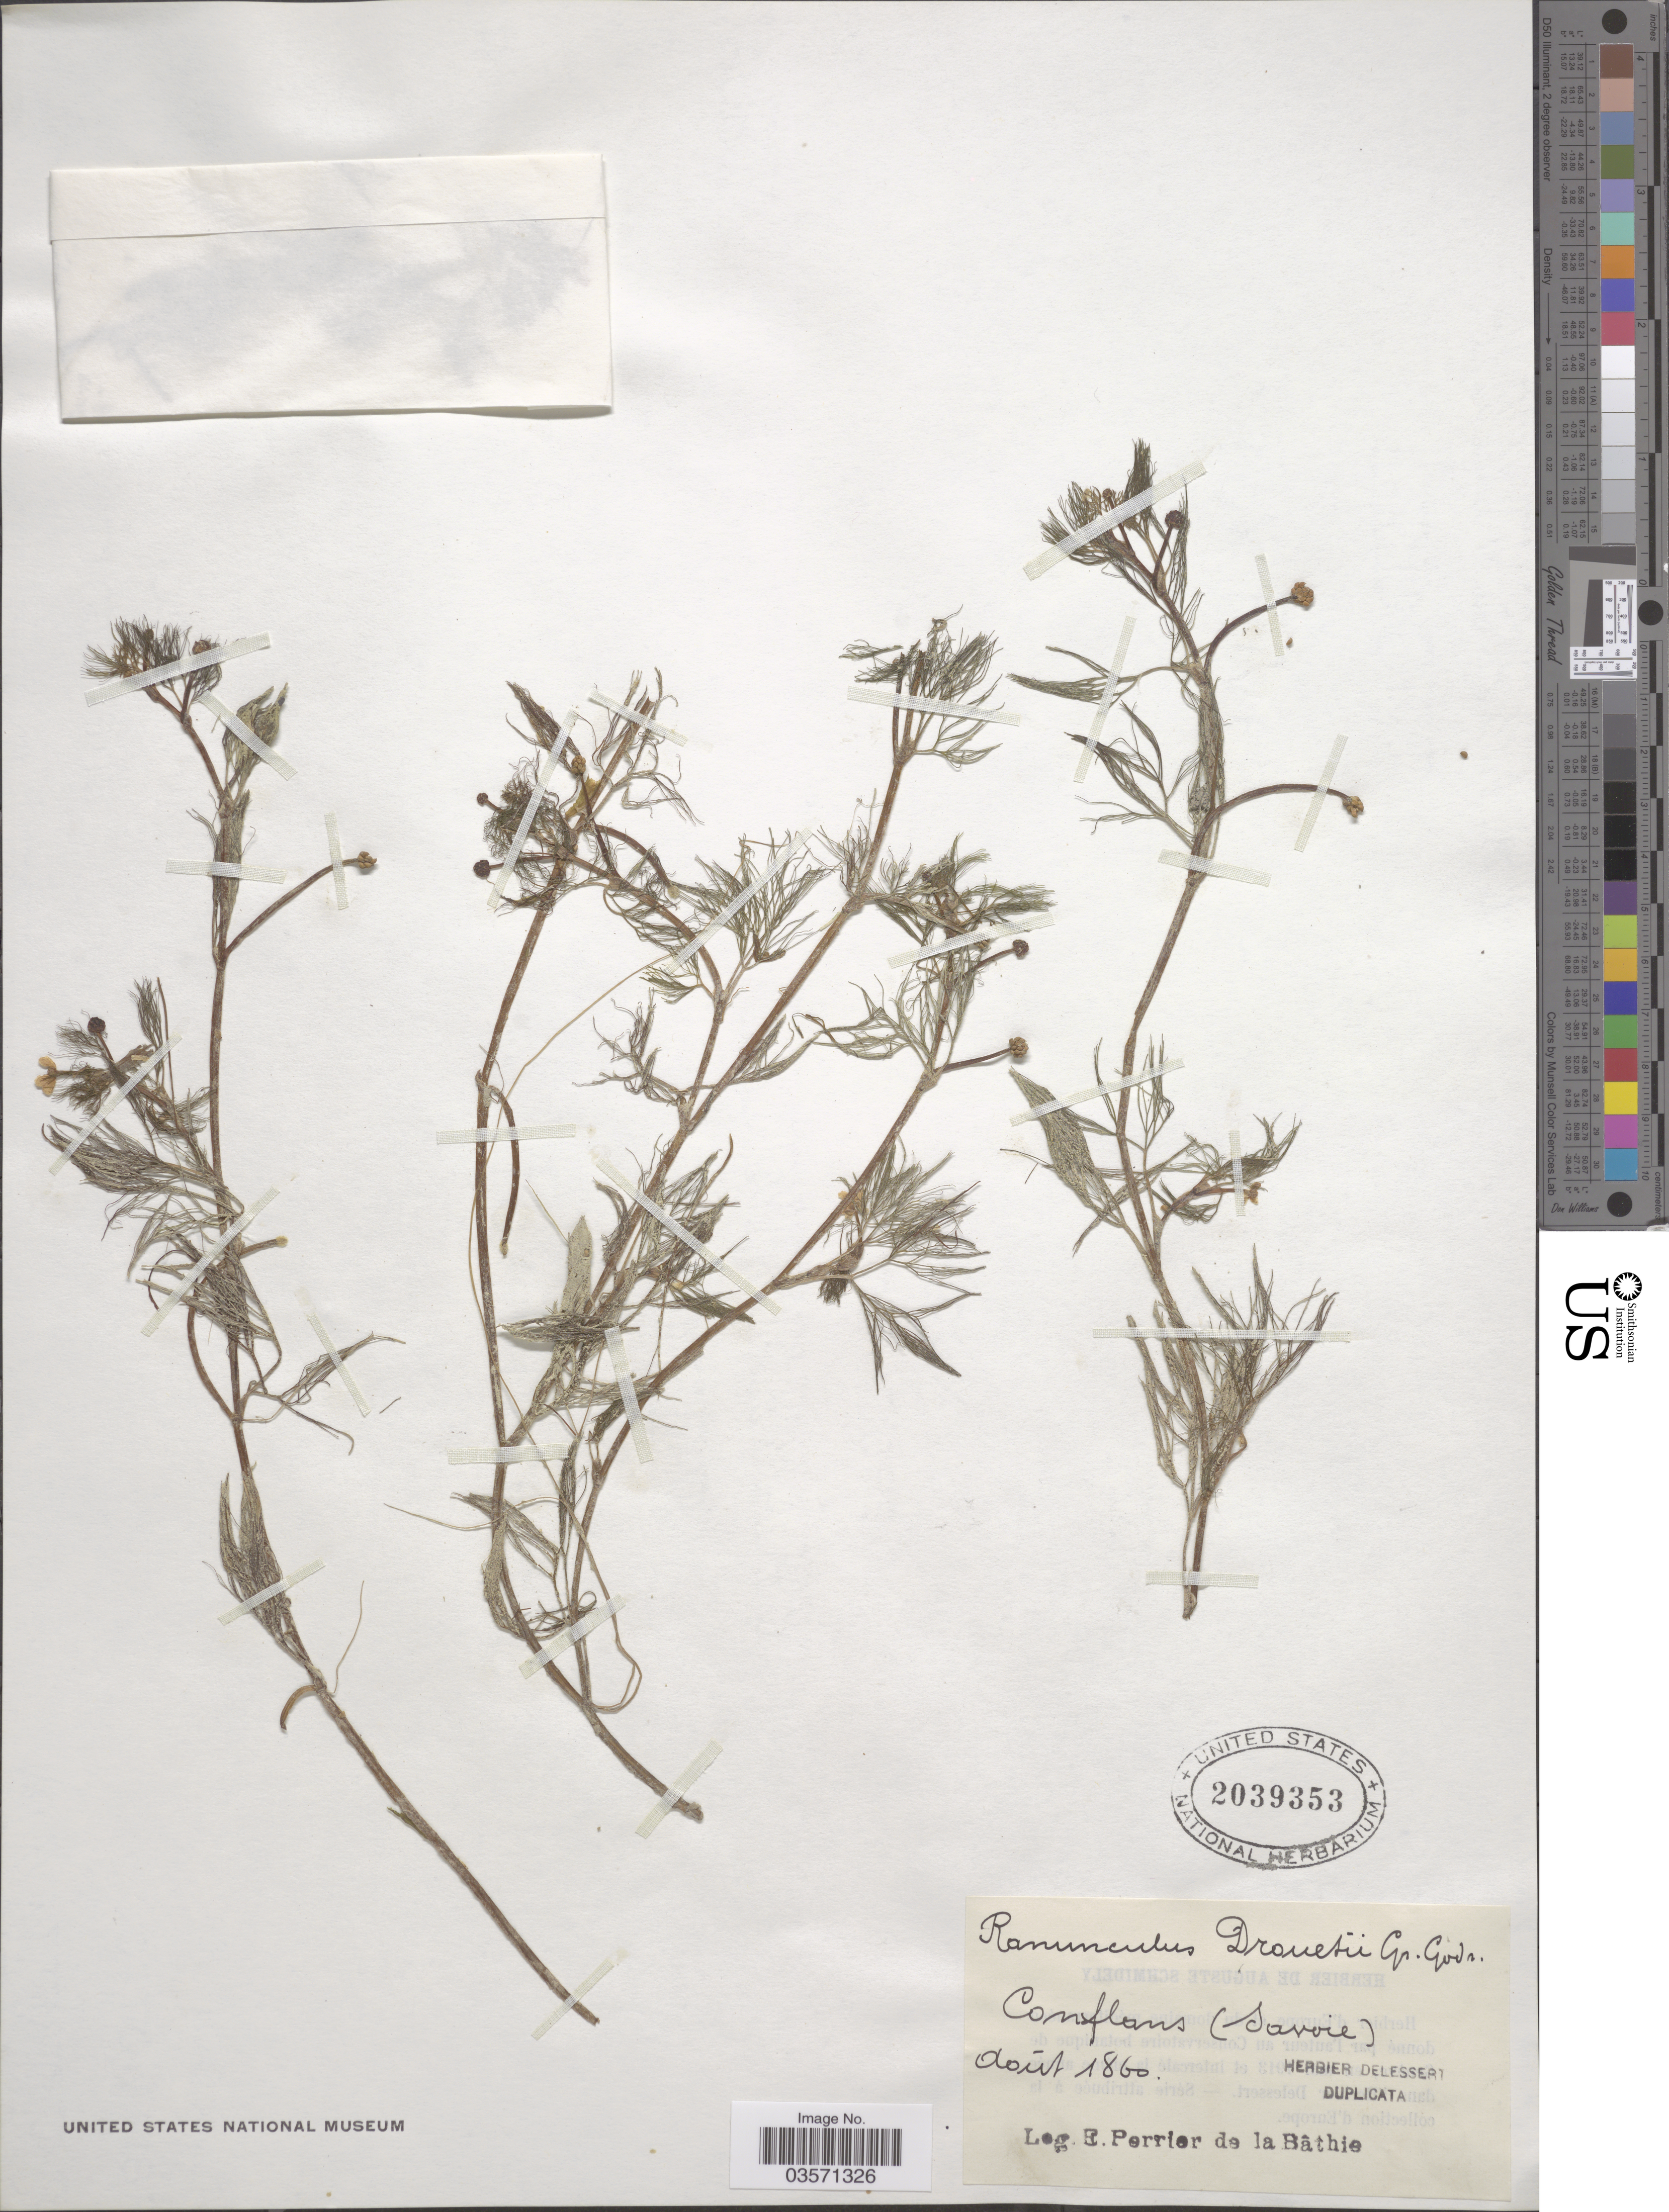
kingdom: Plantae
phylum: Tracheophyta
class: Magnoliopsida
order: Ranunculales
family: Ranunculaceae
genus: Ranunculus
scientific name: Ranunculus trichophyllus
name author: Chaix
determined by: Strong, Mark T., (BOT), Smithsonian Institution - National Museum of Natural History (UNITED STATES)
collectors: E. Perrier de la Bâthie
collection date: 1860-08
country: France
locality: Conflans (Savoie).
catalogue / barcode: US 2039353